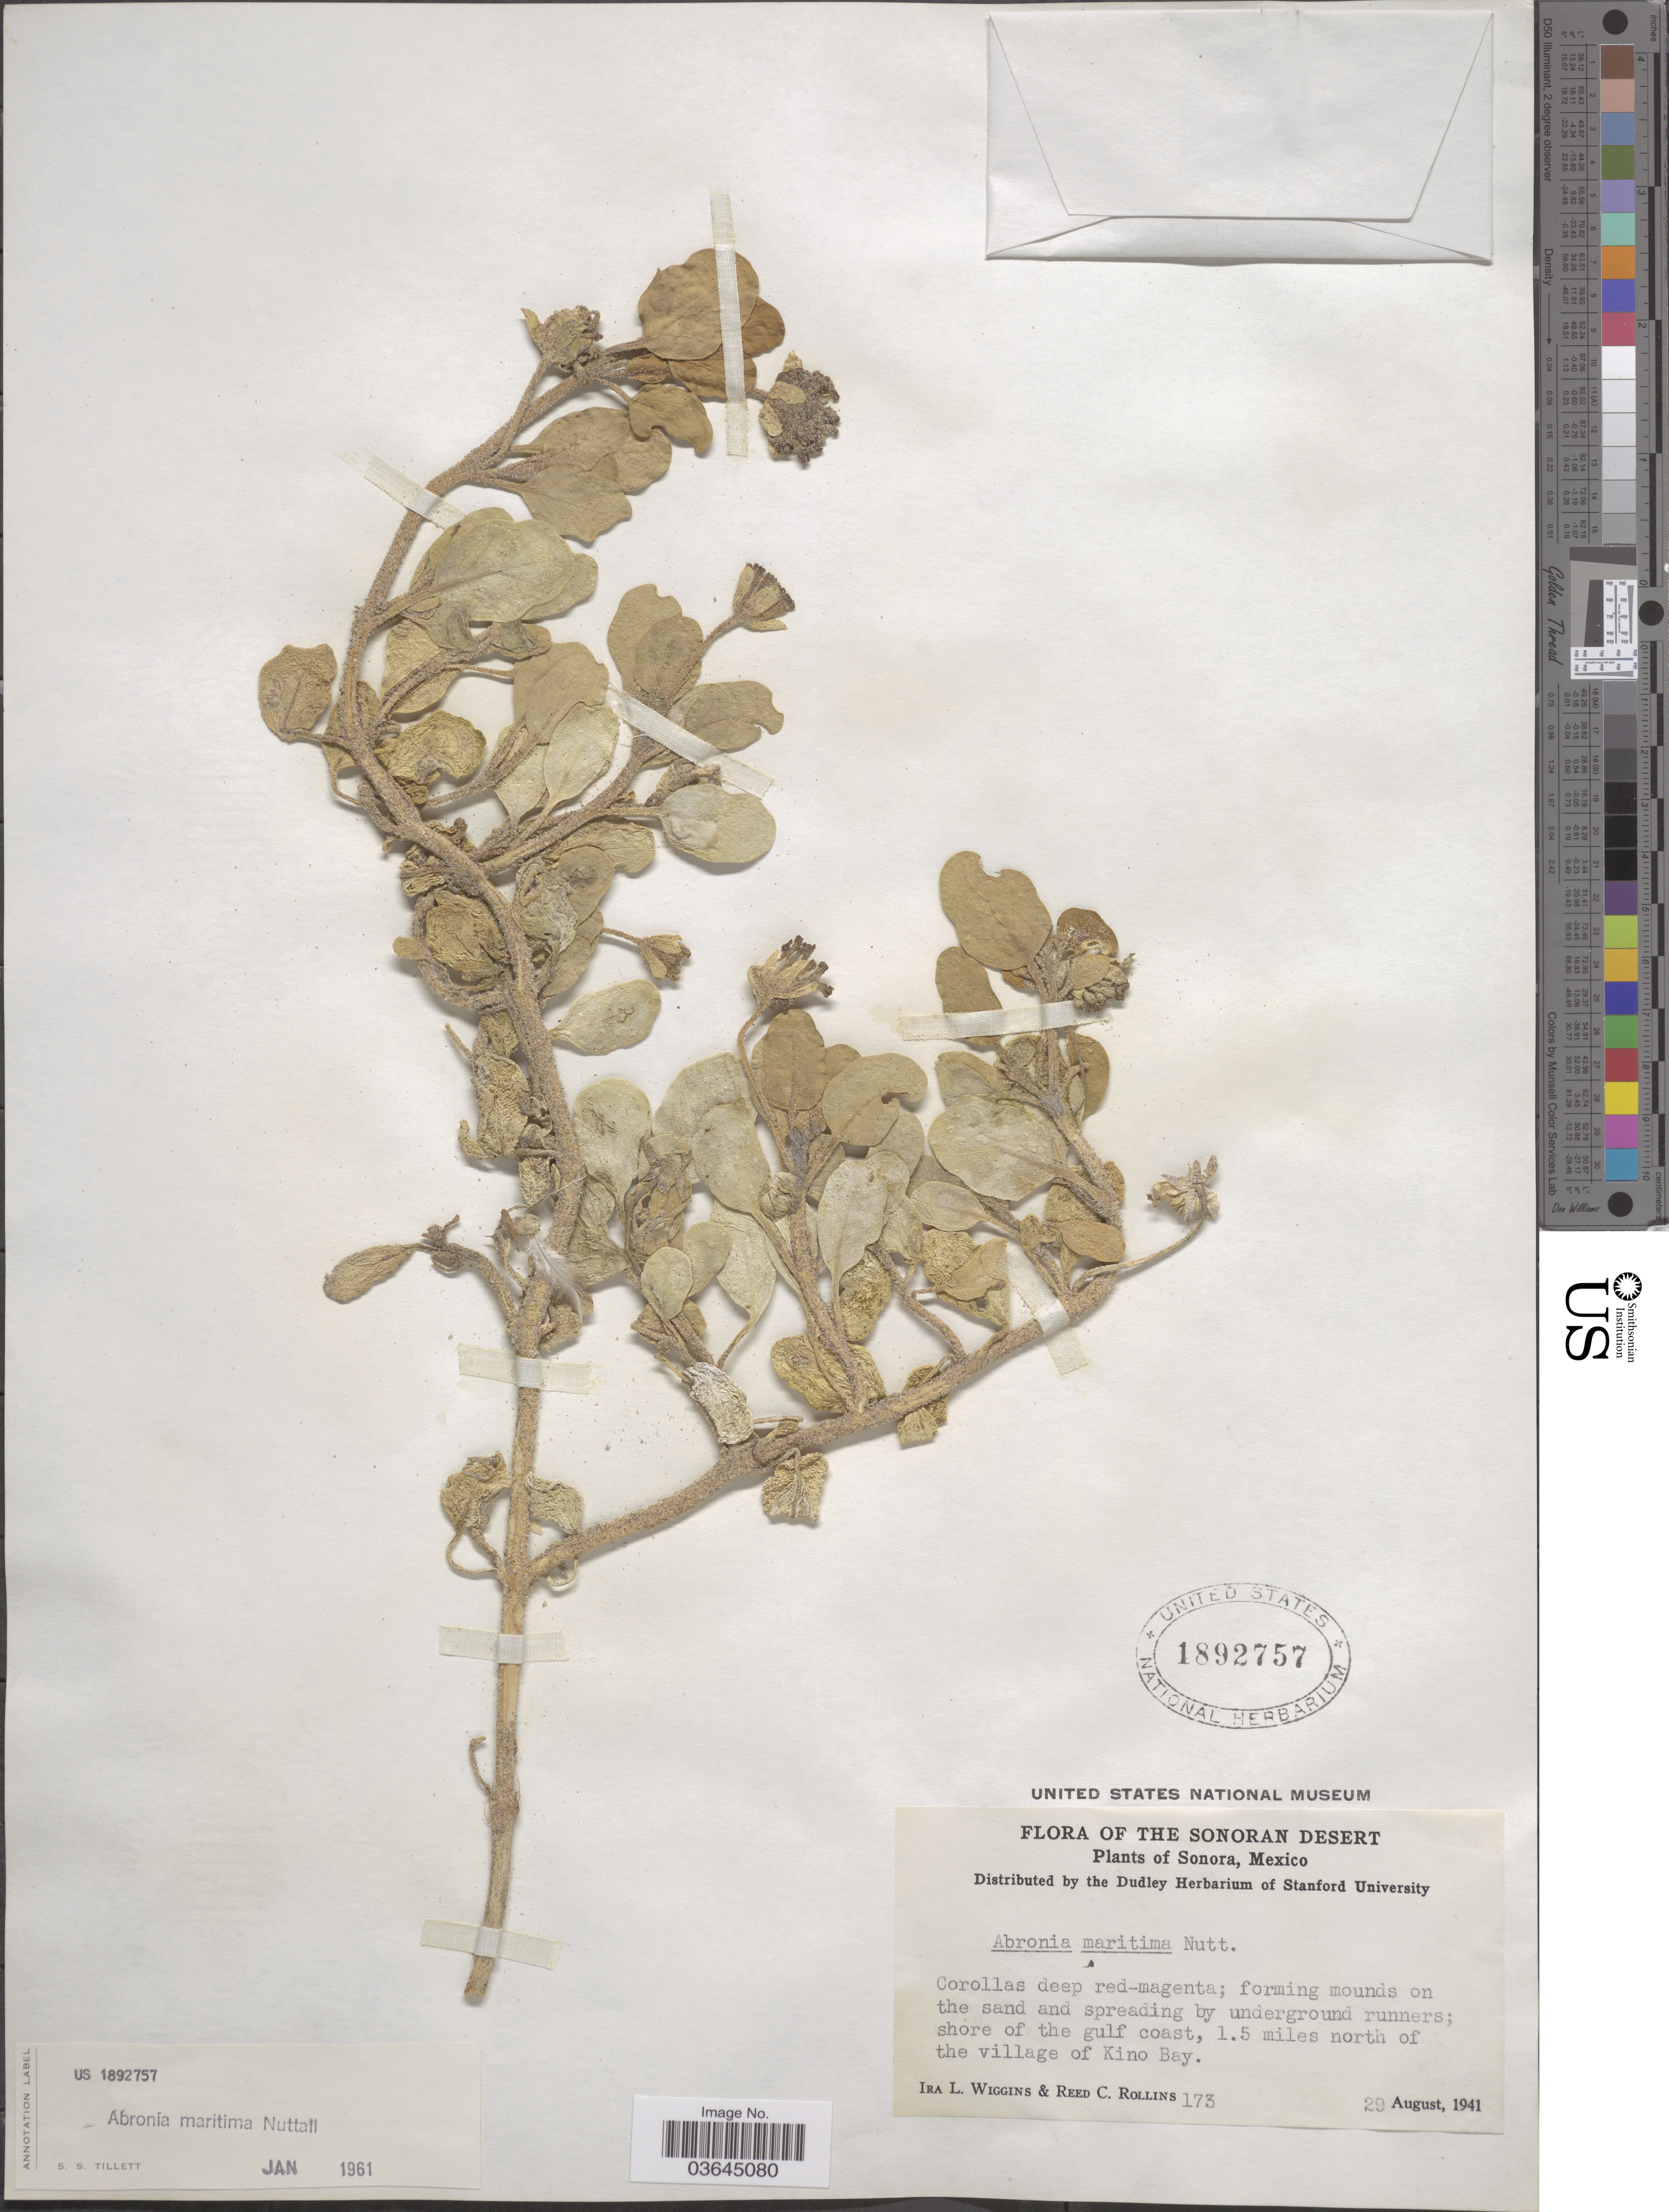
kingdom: Plantae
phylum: Tracheophyta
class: Magnoliopsida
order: Caryophyllales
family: Nyctaginaceae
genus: Abronia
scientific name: Abronia maritima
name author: Nutt. ex S. Watson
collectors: I. L. Wiggins & R. C. Rollins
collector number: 173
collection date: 1941-08-29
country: Mexico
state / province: Sonora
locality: The Sonoran Desert. Shore of the gulf coast, 1.5 miles north of the village of Kino bay.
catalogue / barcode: US 1892757